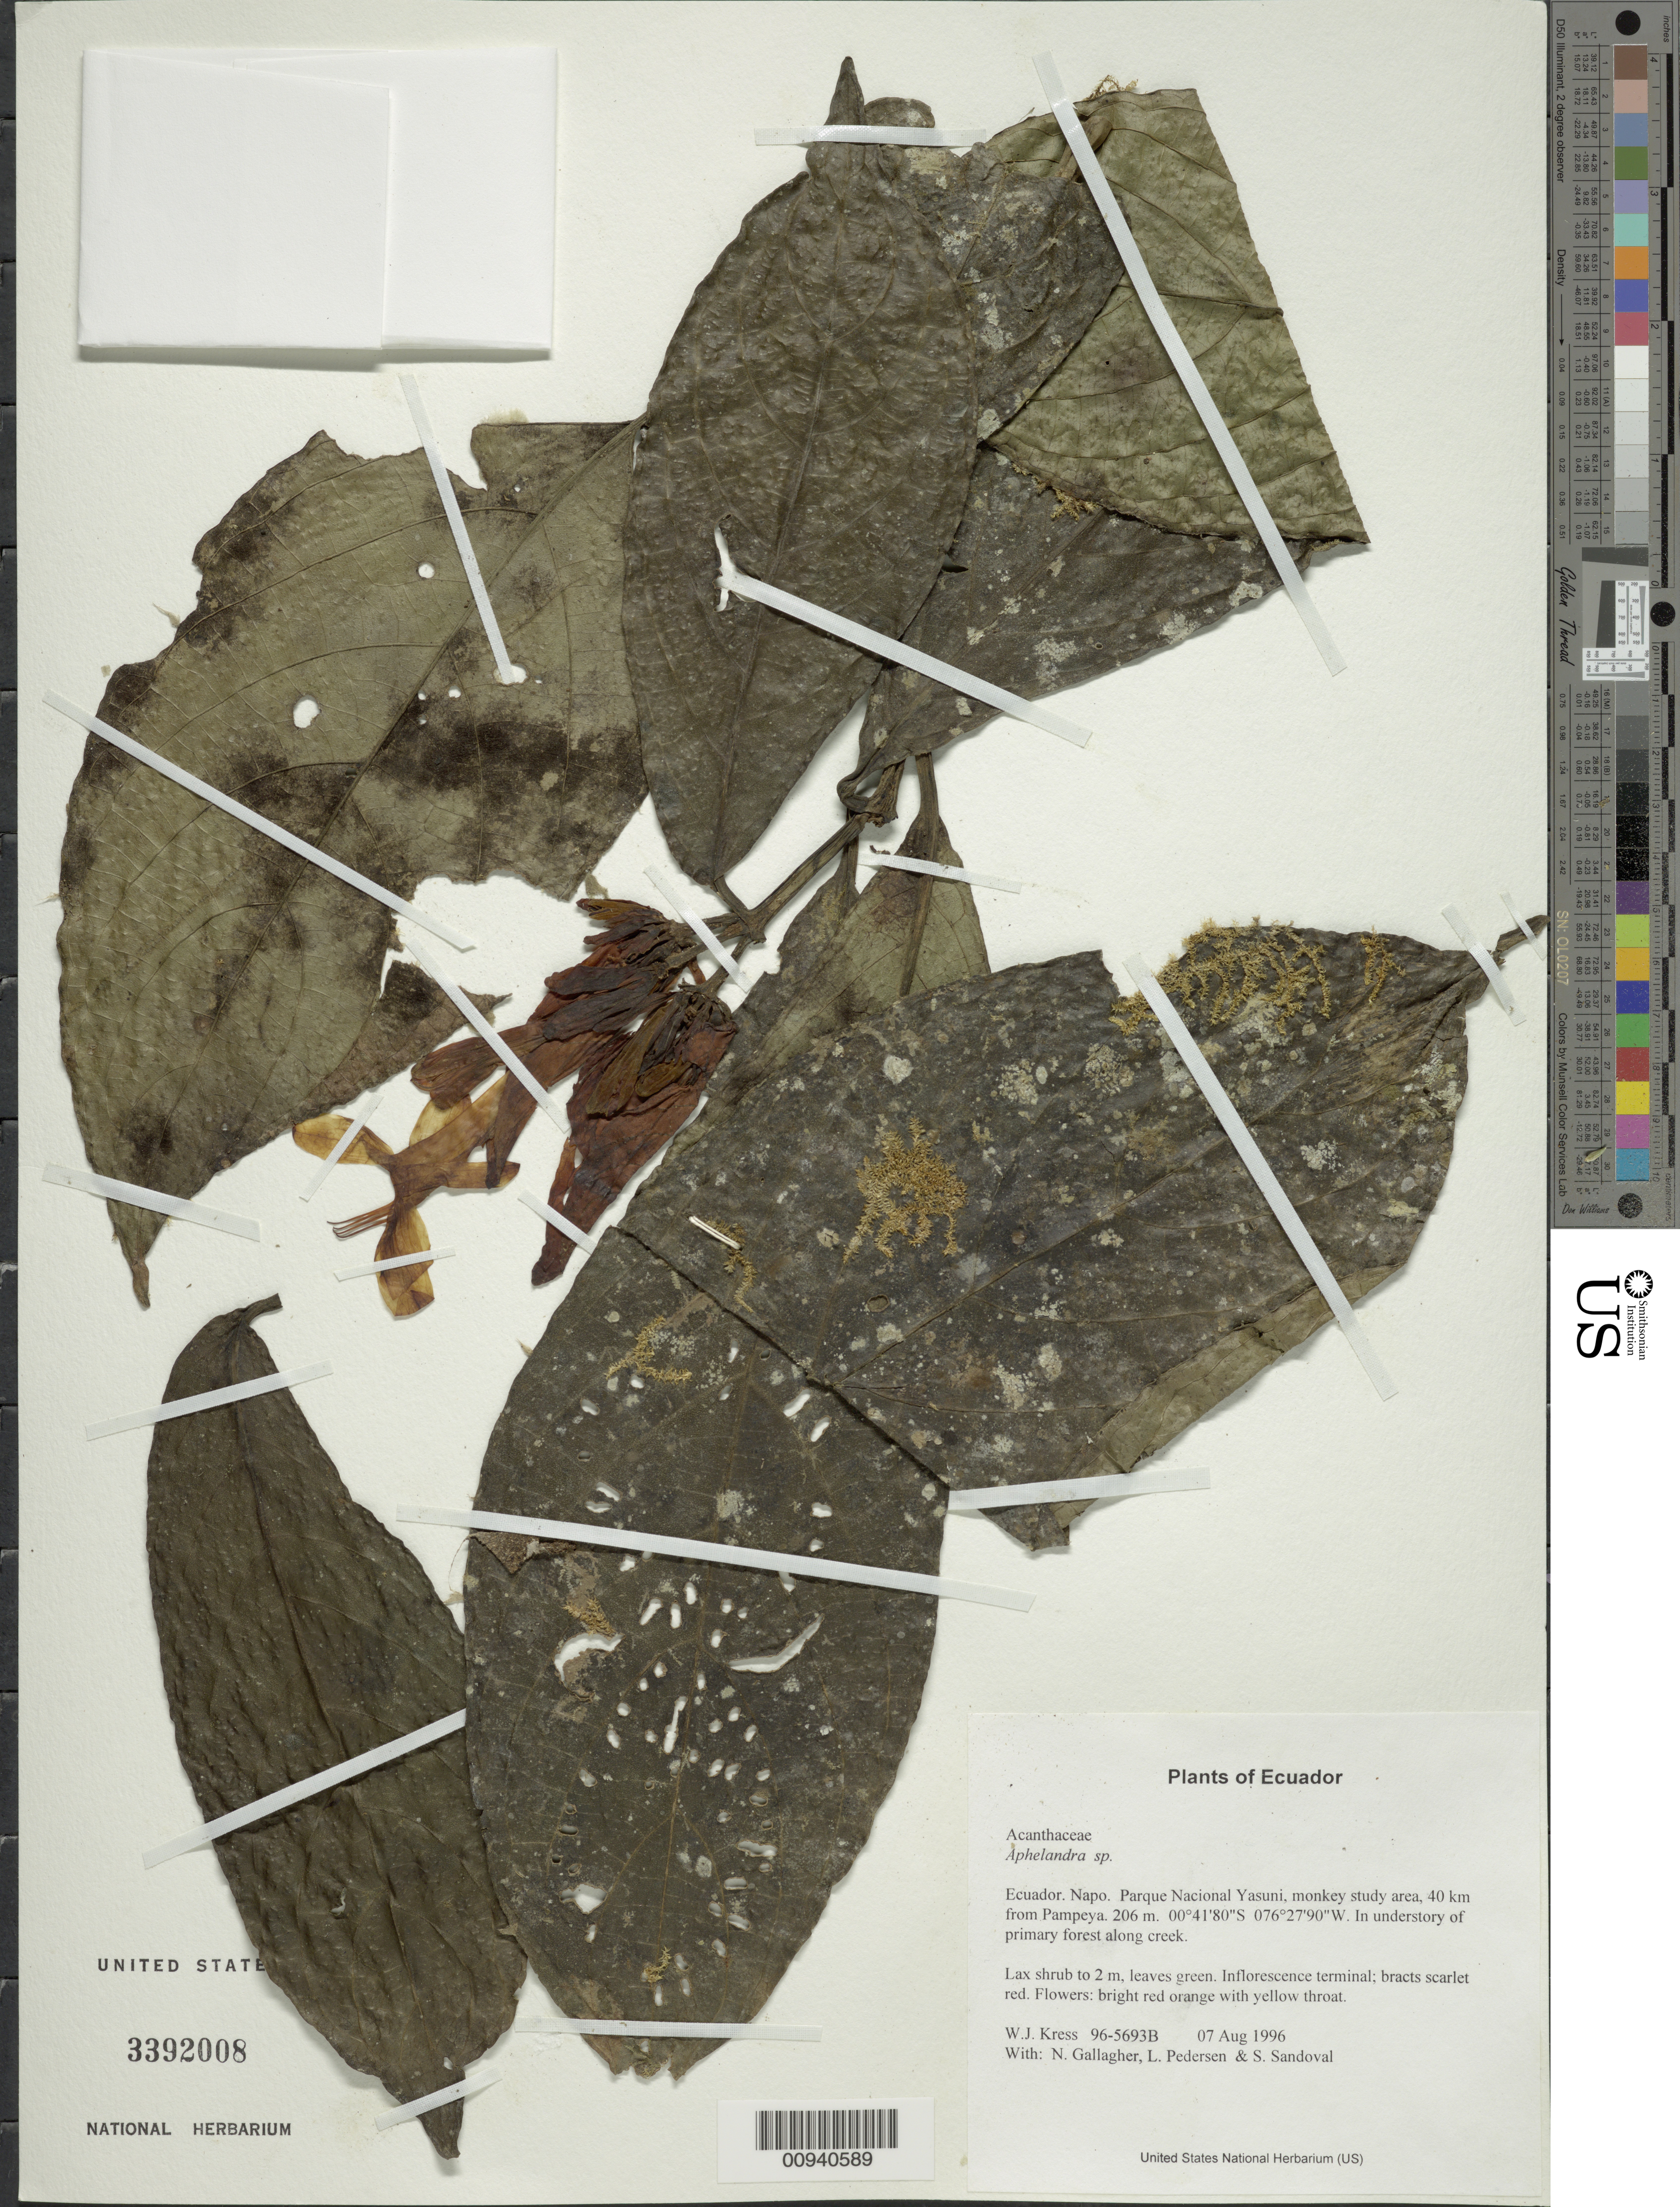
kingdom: Plantae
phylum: Tracheophyta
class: Magnoliopsida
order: Lamiales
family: Acanthaceae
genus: Aphelandra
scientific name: Aphelandra sp.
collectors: W. J. Kress, N. L. Gallagher, L. Pedersen & S. Sandoval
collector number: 96-5693B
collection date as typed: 07 Aug 1996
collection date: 1996-08-07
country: Ecuador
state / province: Napo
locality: Monkey study area, 40 km from Pampeya. Parque Nacional Yasuni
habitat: In understory of primary forest along creek.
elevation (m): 206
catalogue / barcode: US 3392008